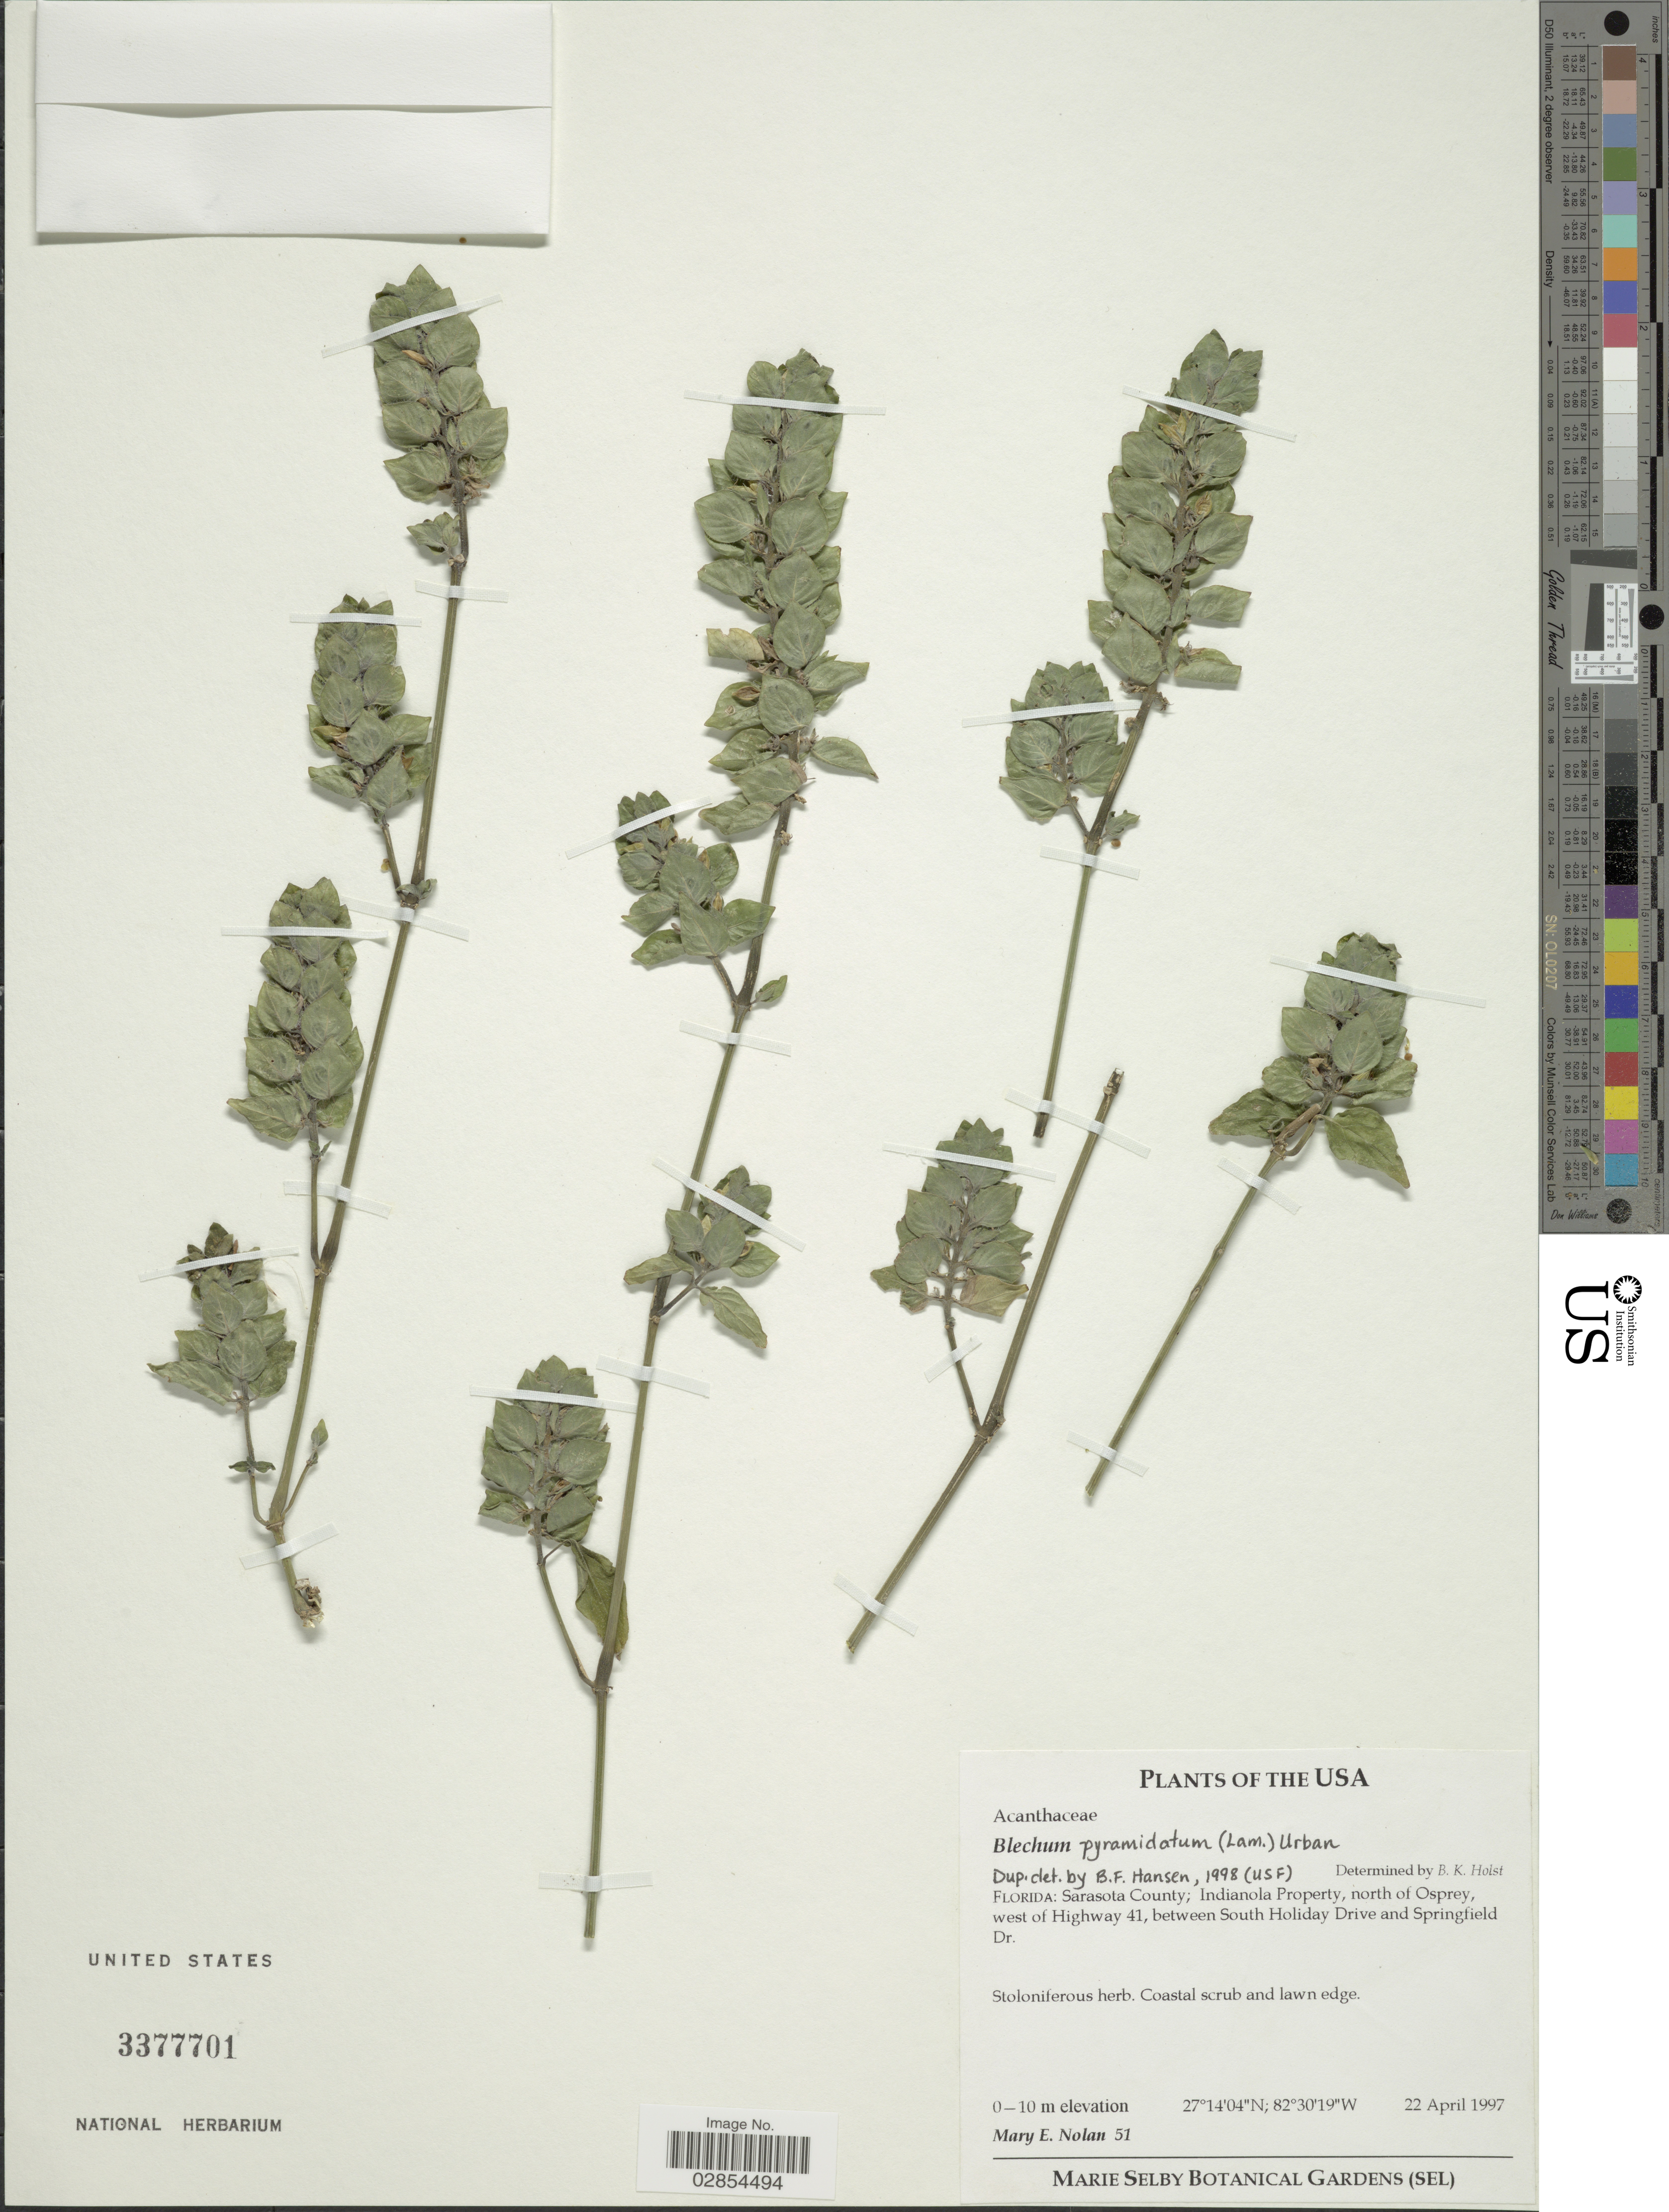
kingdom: Plantae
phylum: Tracheophyta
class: Magnoliopsida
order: Lamiales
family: Acanthaceae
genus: Blechum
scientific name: Blechum brownei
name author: Juss.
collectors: M. Nolan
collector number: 51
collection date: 1997-04-22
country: United States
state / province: Florida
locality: Sarasota County; Indianola Property, north of Osprey, west of Highway 41, between South Holiday Drive and Springfield Dr.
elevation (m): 0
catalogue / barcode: US 3377701